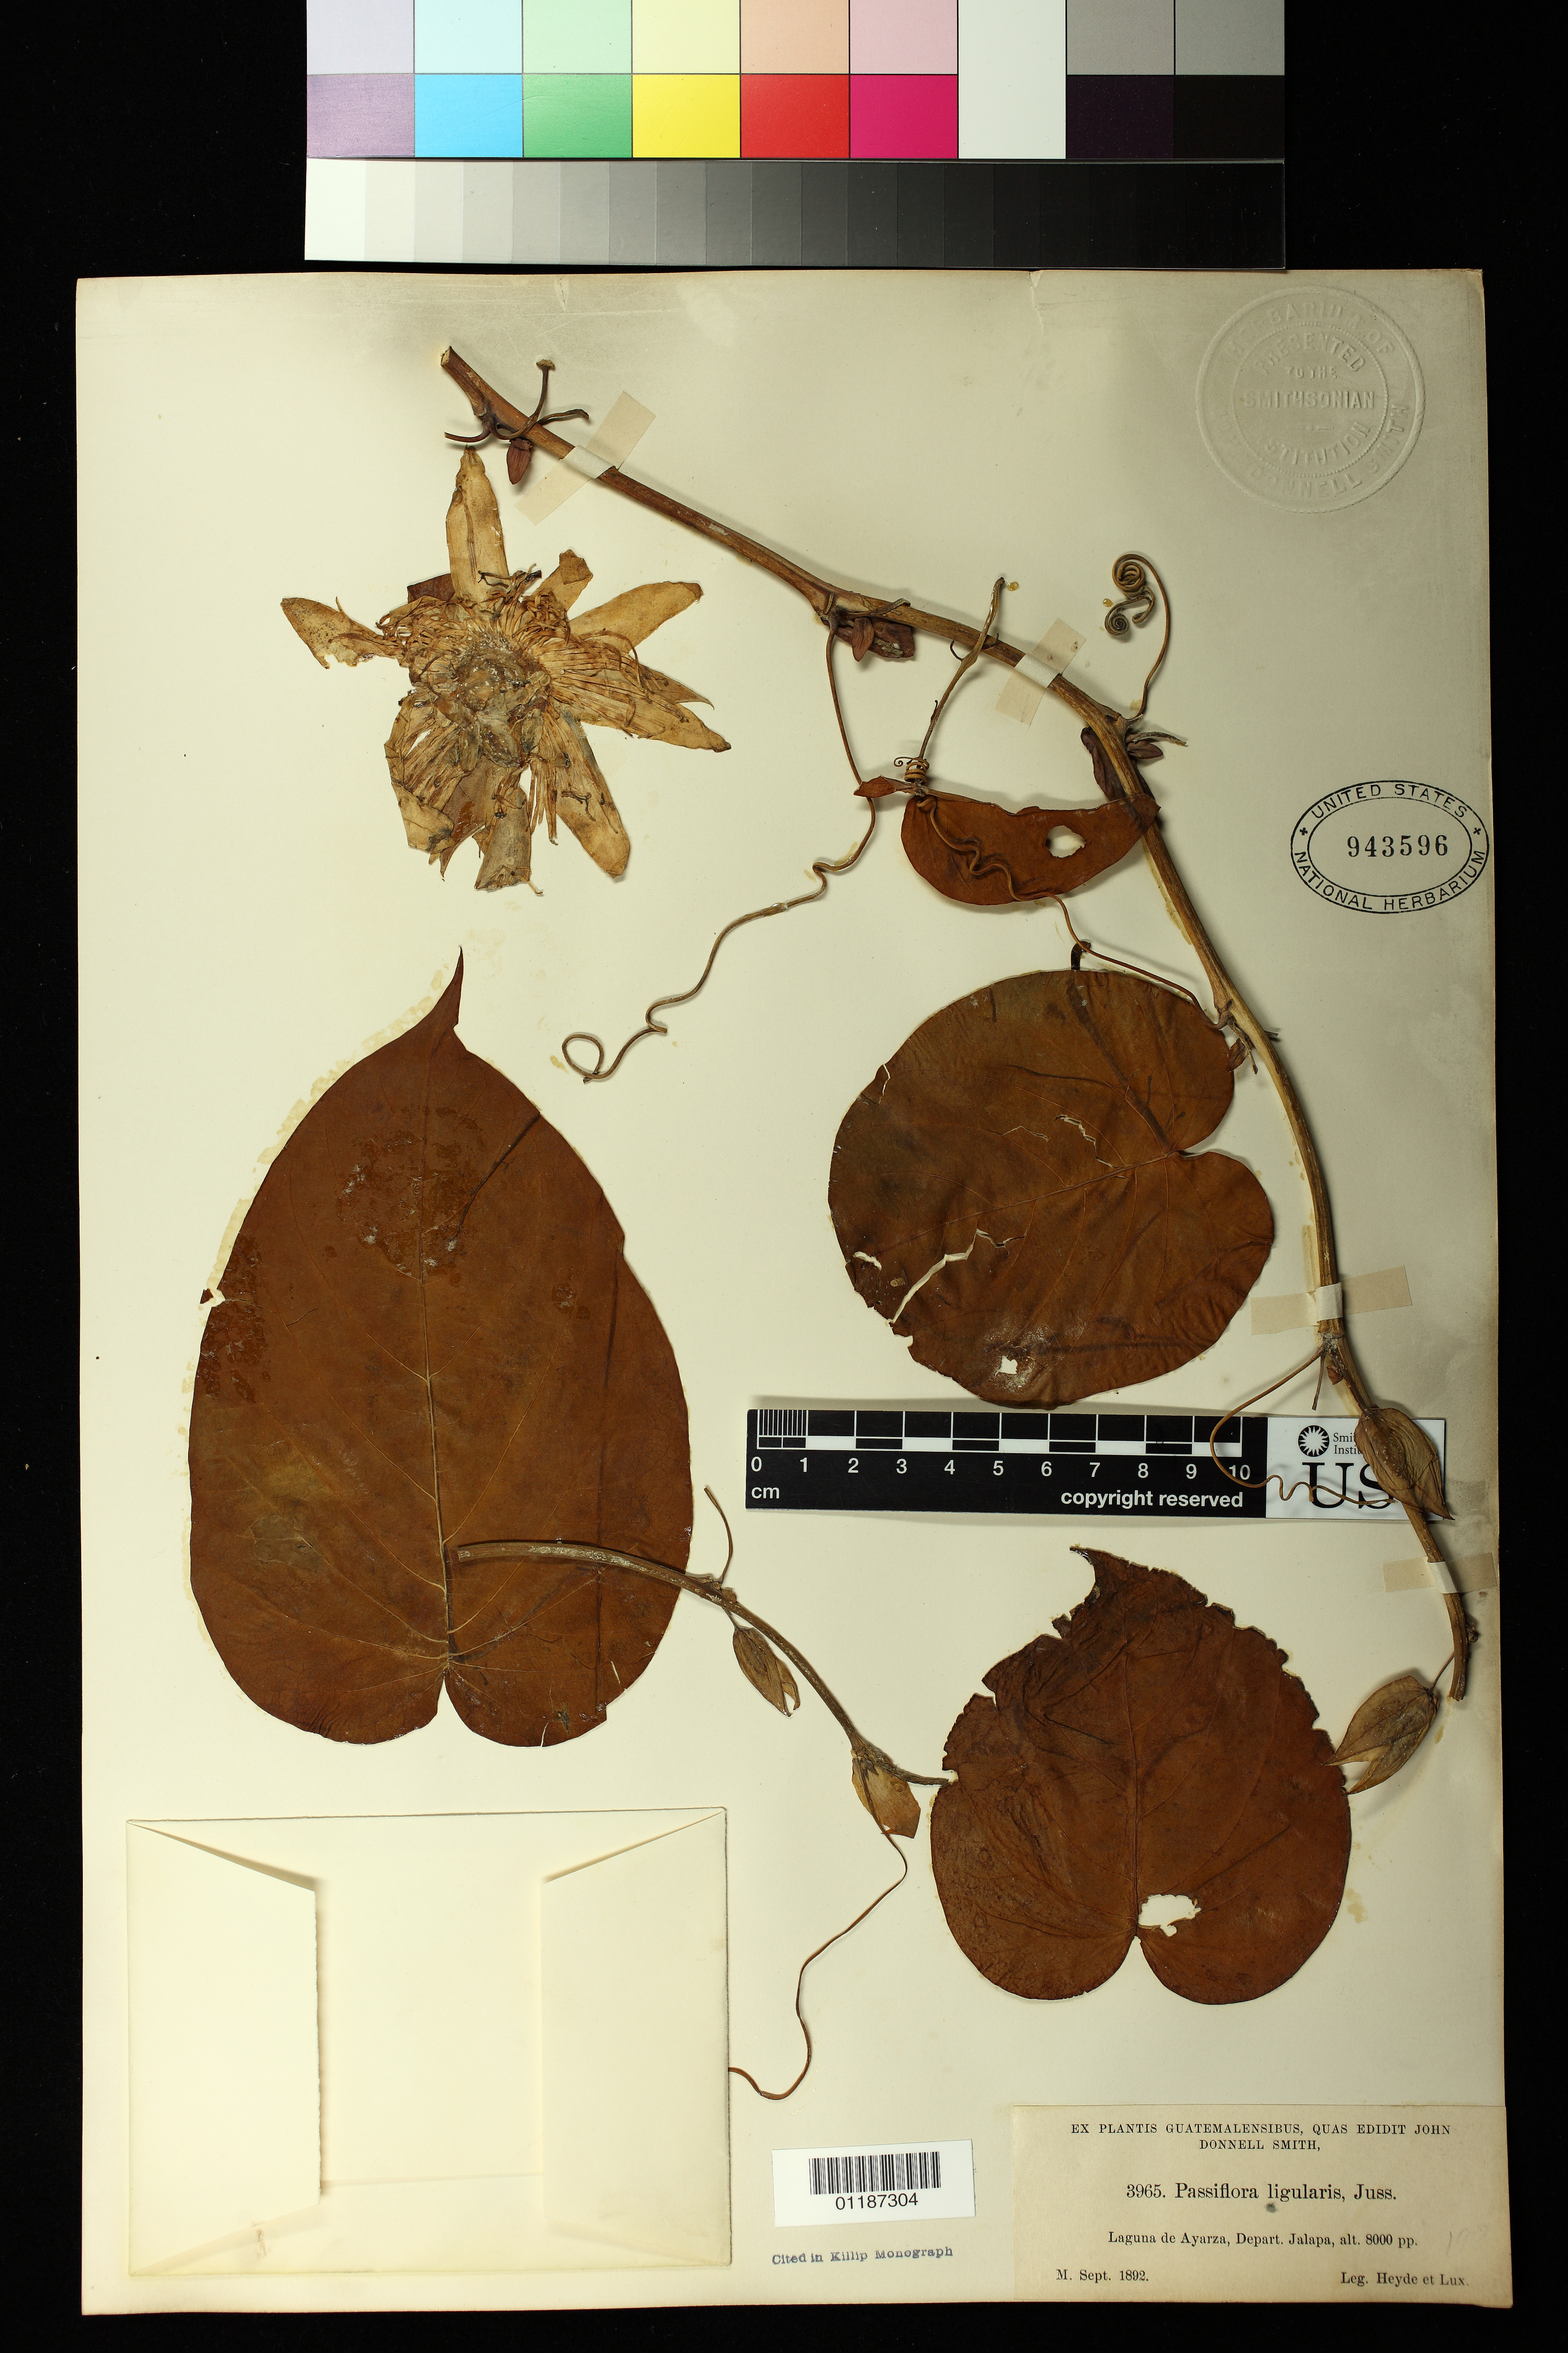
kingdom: Plantae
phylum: Tracheophyta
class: Magnoliopsida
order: Malpighiales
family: Passifloraceae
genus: Passiflora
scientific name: Passiflora ligularis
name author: Juss.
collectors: E. T. Heyde & E. Lux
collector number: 3965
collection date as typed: Sep 1892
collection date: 1892-09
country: Guatemala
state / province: Jalapa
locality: Laguna de Ayarza.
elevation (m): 2438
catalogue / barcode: US 943596